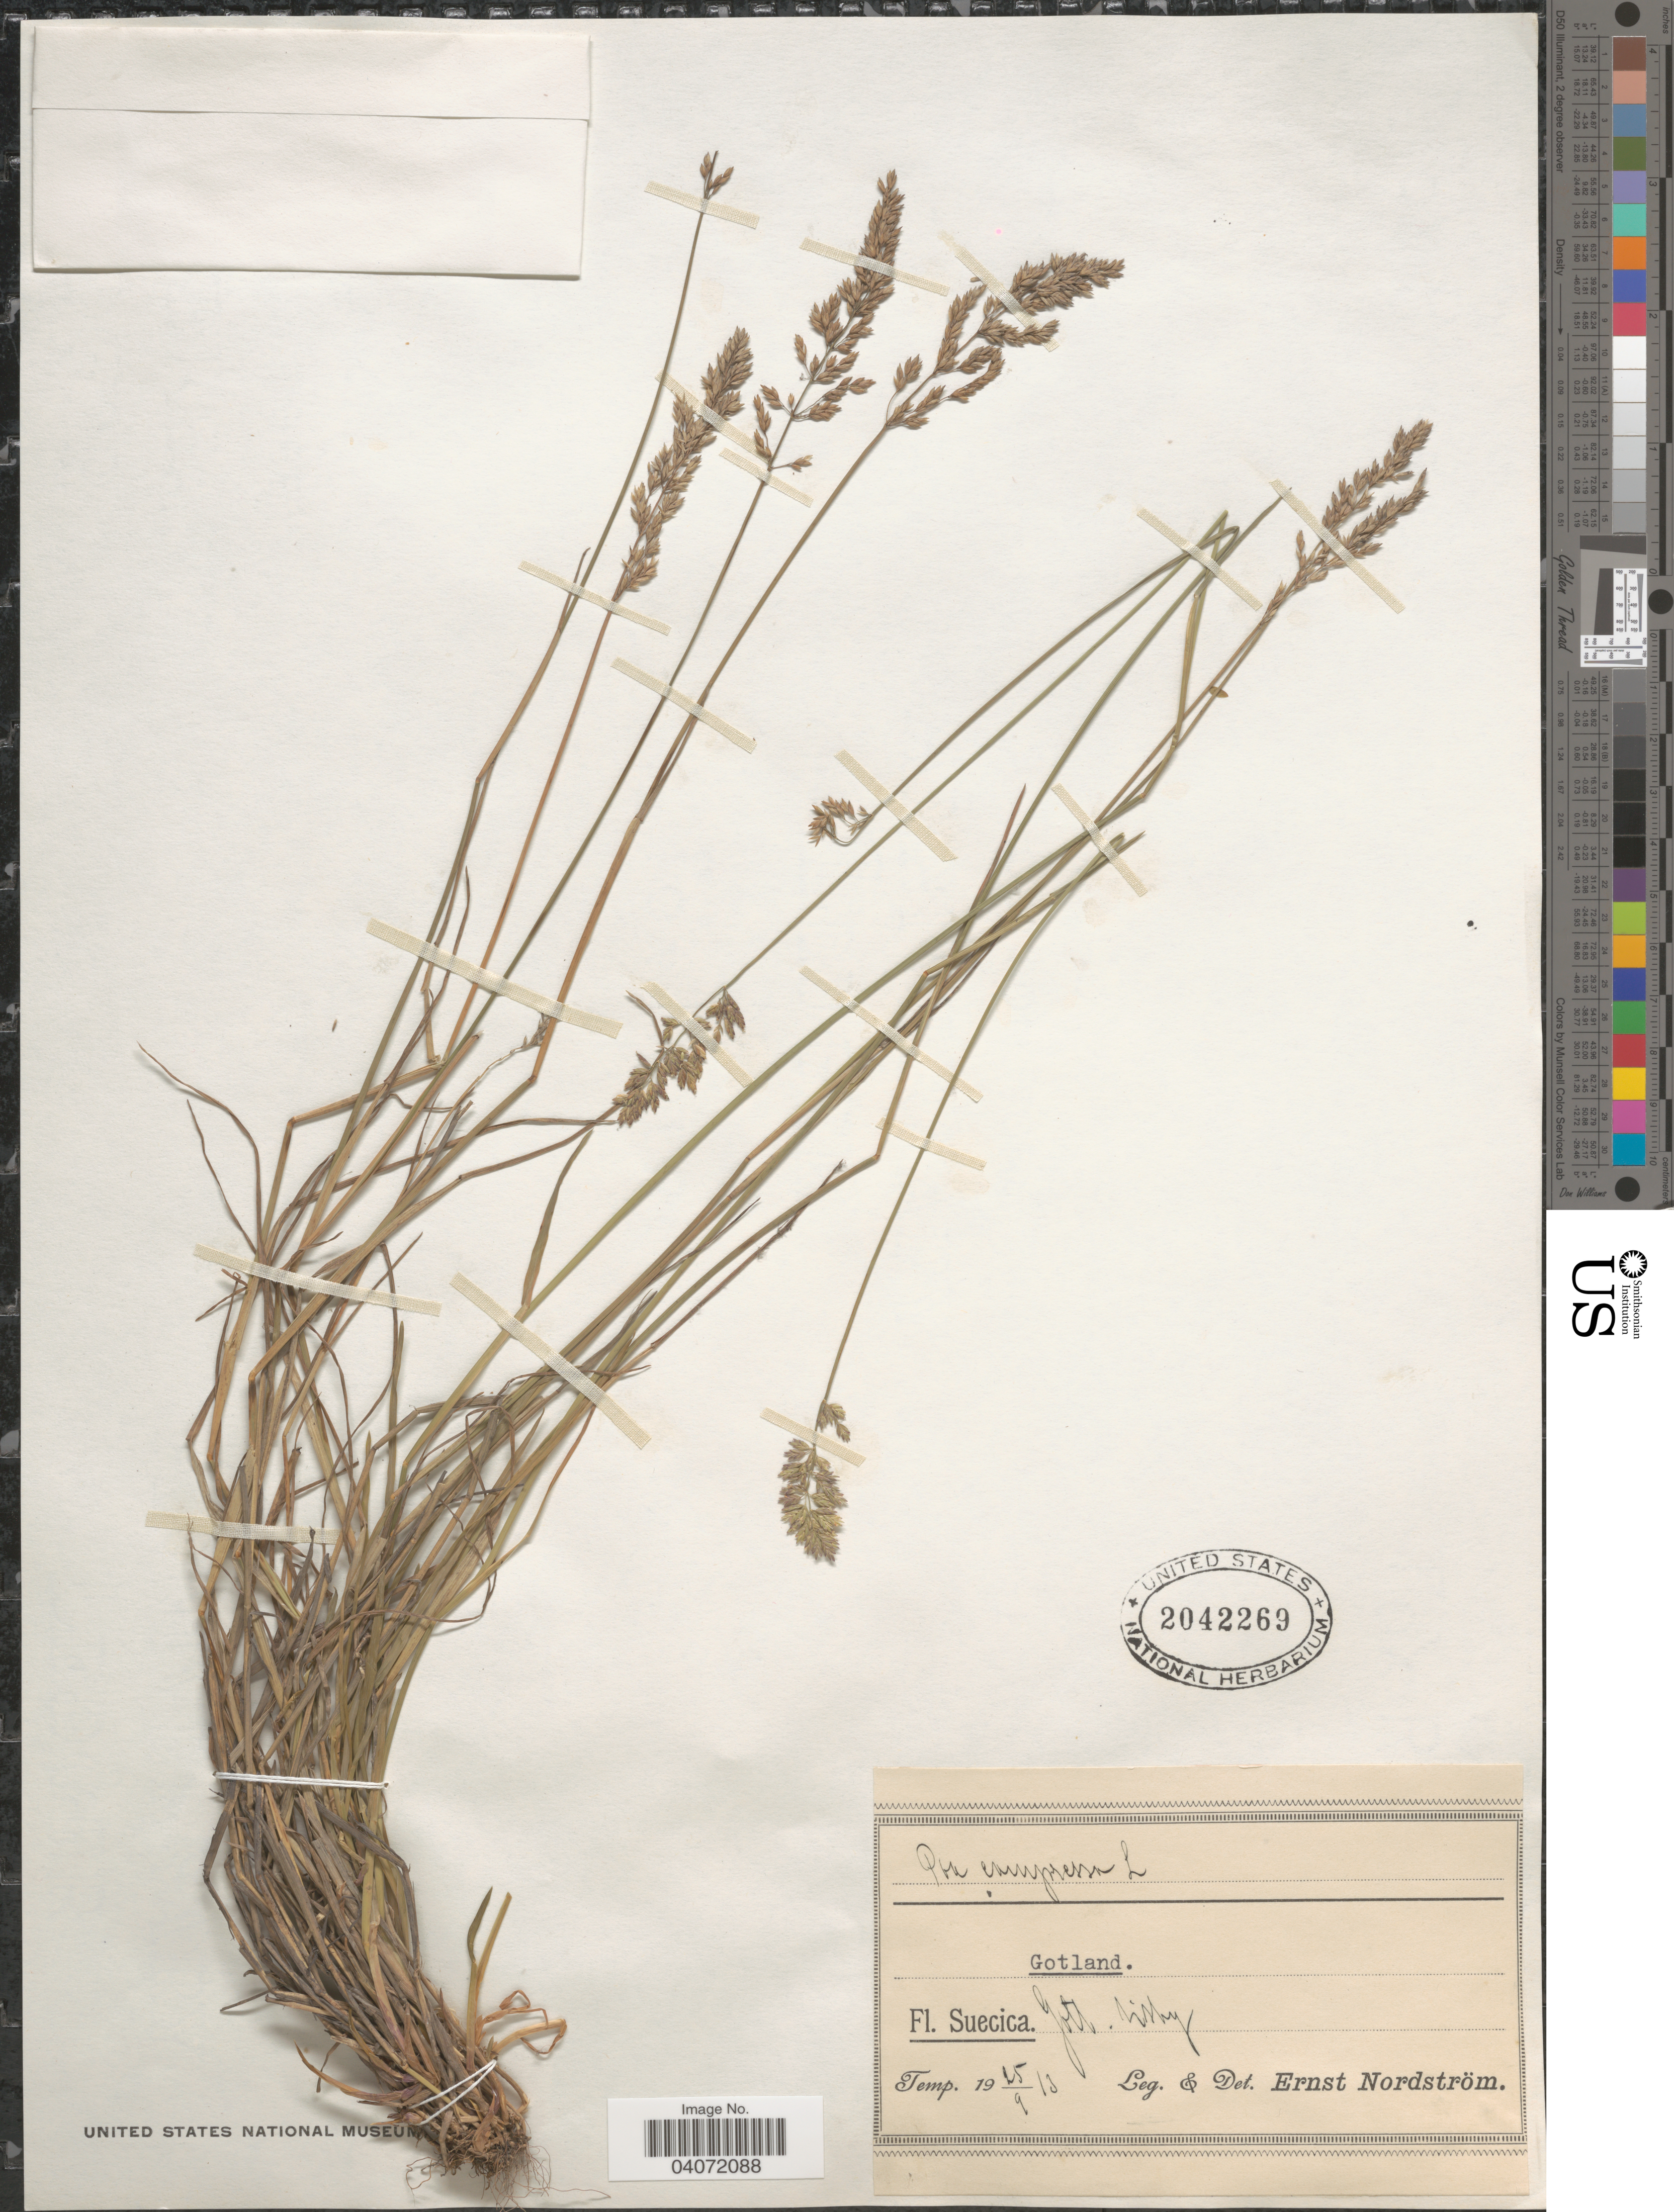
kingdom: Plantae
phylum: Tracheophyta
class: Liliopsida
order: Poales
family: Poaceae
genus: Poa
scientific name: Poa compressa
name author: L.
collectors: E. Nordström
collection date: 1913-09-25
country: Sweden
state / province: Gotland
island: Gotland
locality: Suecica. Gotlands. Gotl. Wisby.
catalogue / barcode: US 2042269